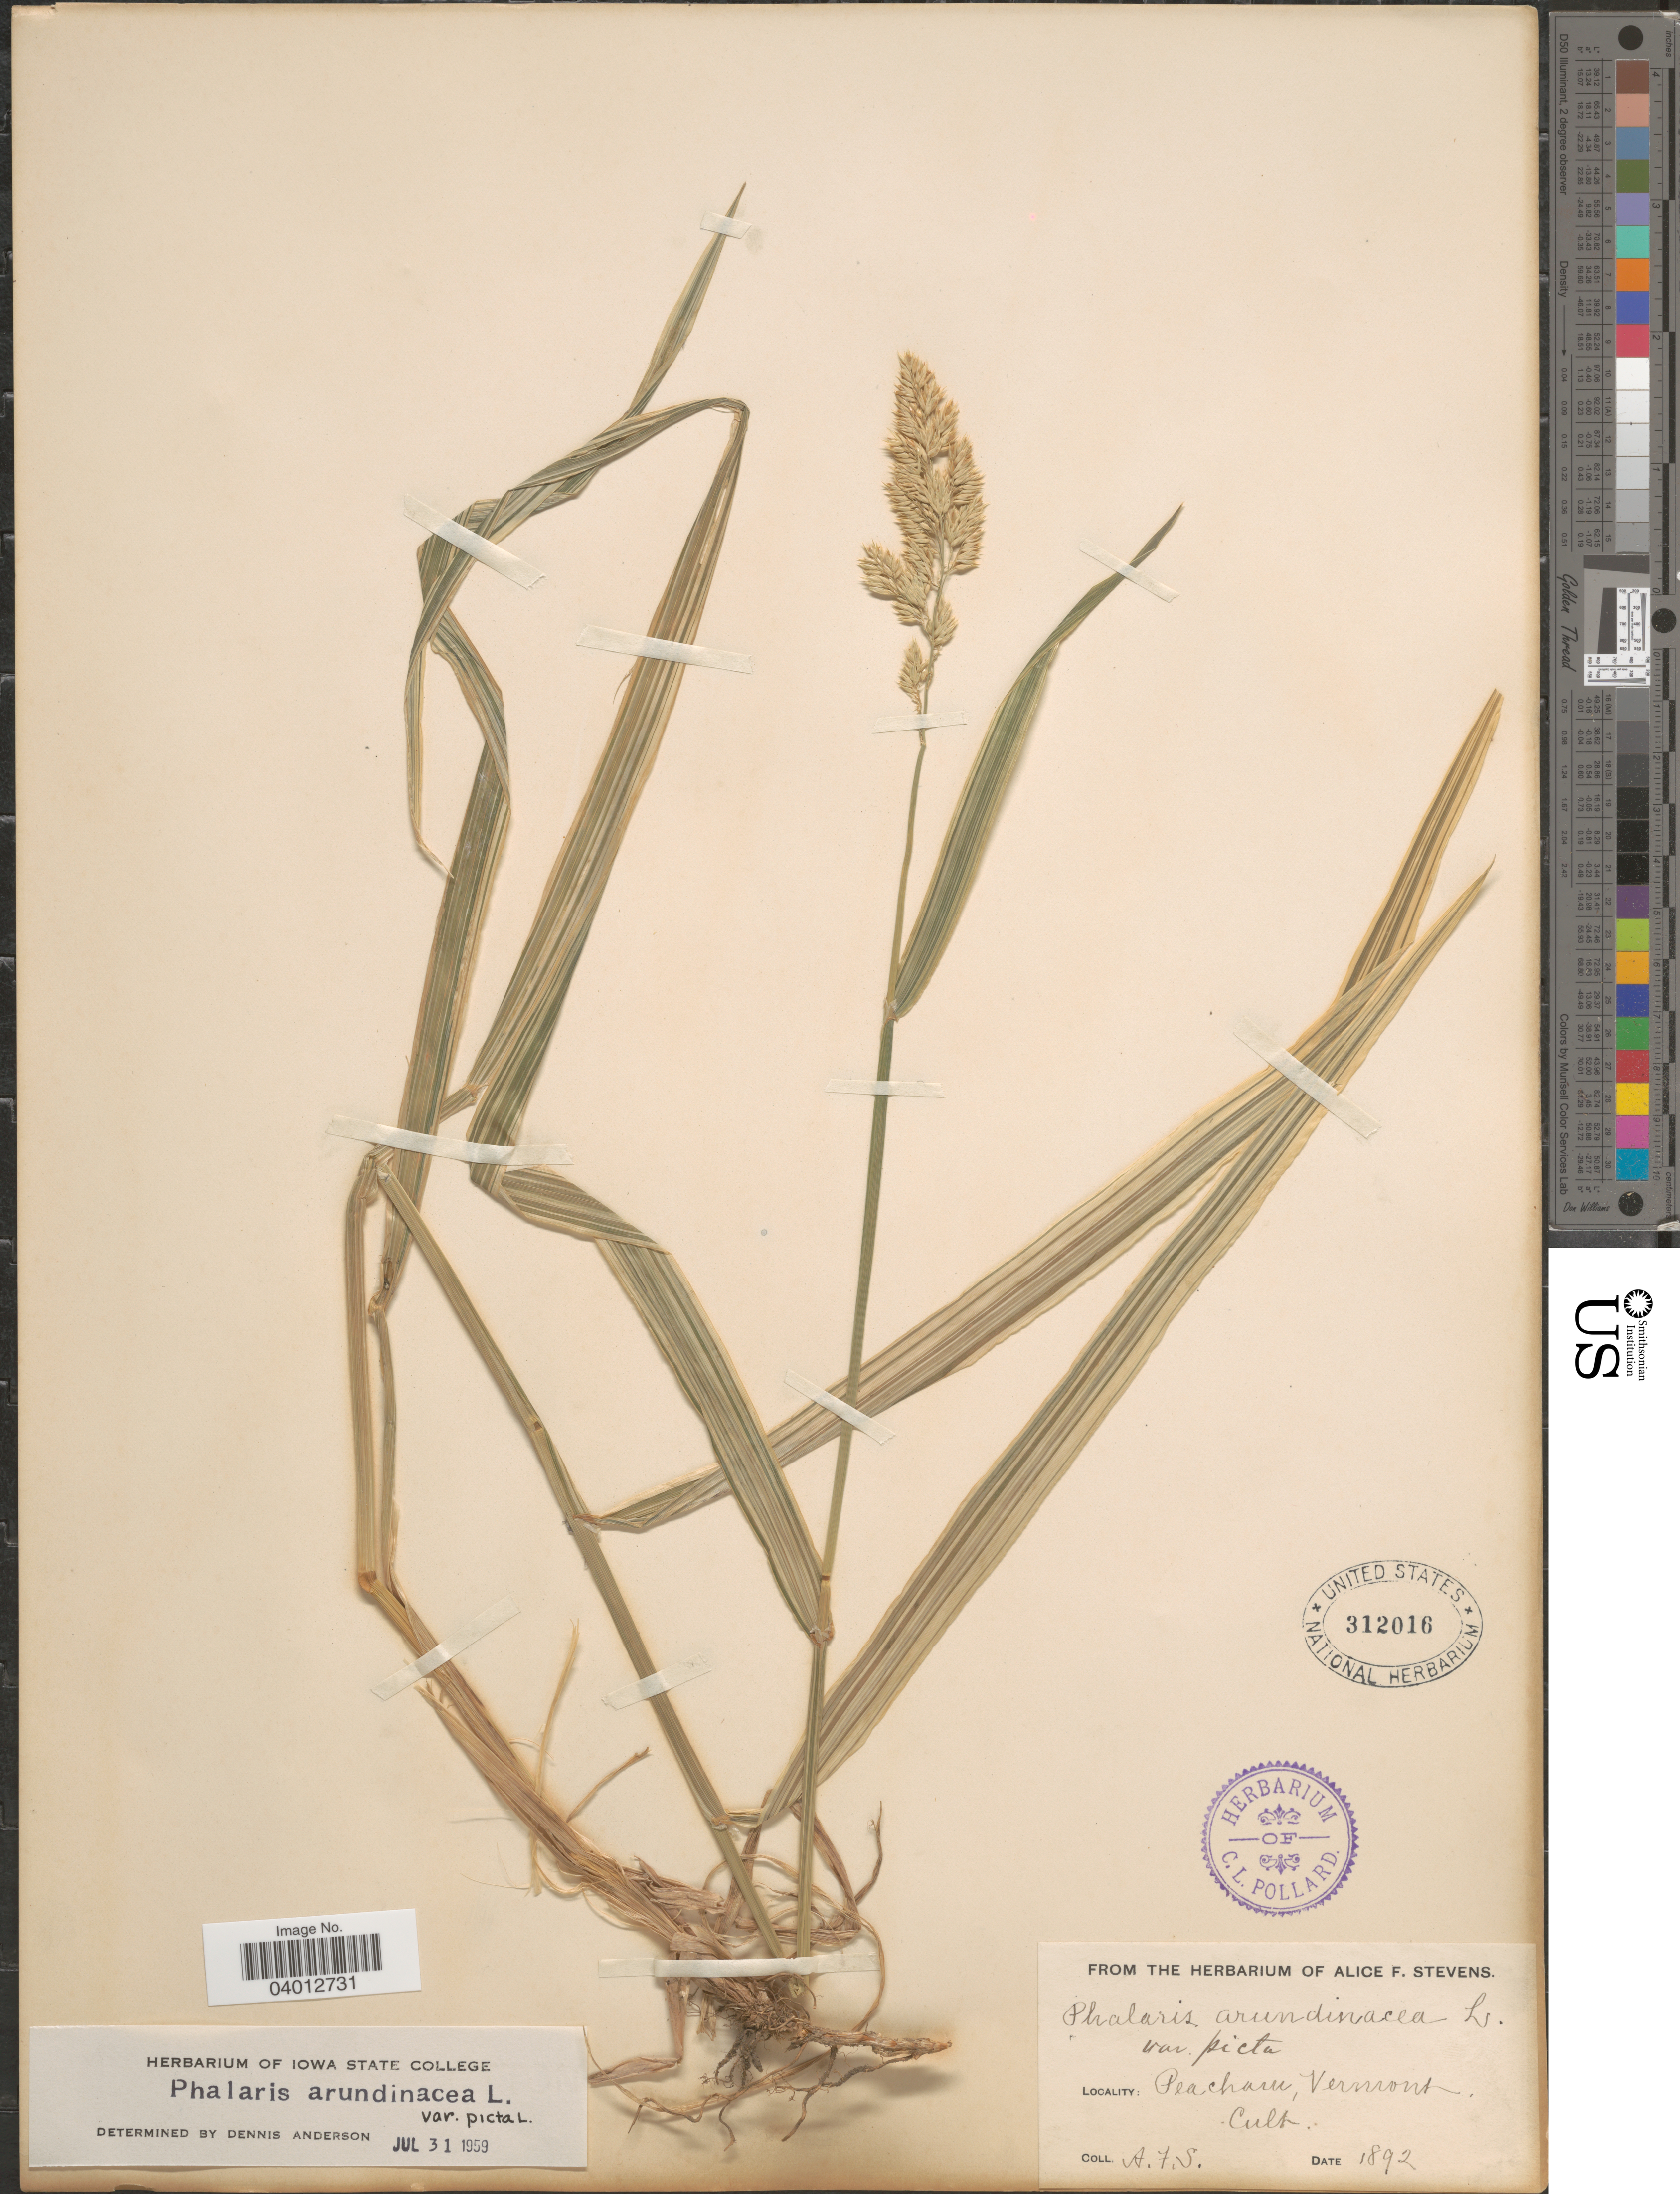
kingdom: Plantae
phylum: Tracheophyta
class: Liliopsida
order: Poales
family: Poaceae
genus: Phalaris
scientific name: Phalaris arundinacea var. picta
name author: Lam.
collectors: A. Stevens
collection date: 1892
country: United States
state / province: Vermont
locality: Peacham.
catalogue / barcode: US 312016